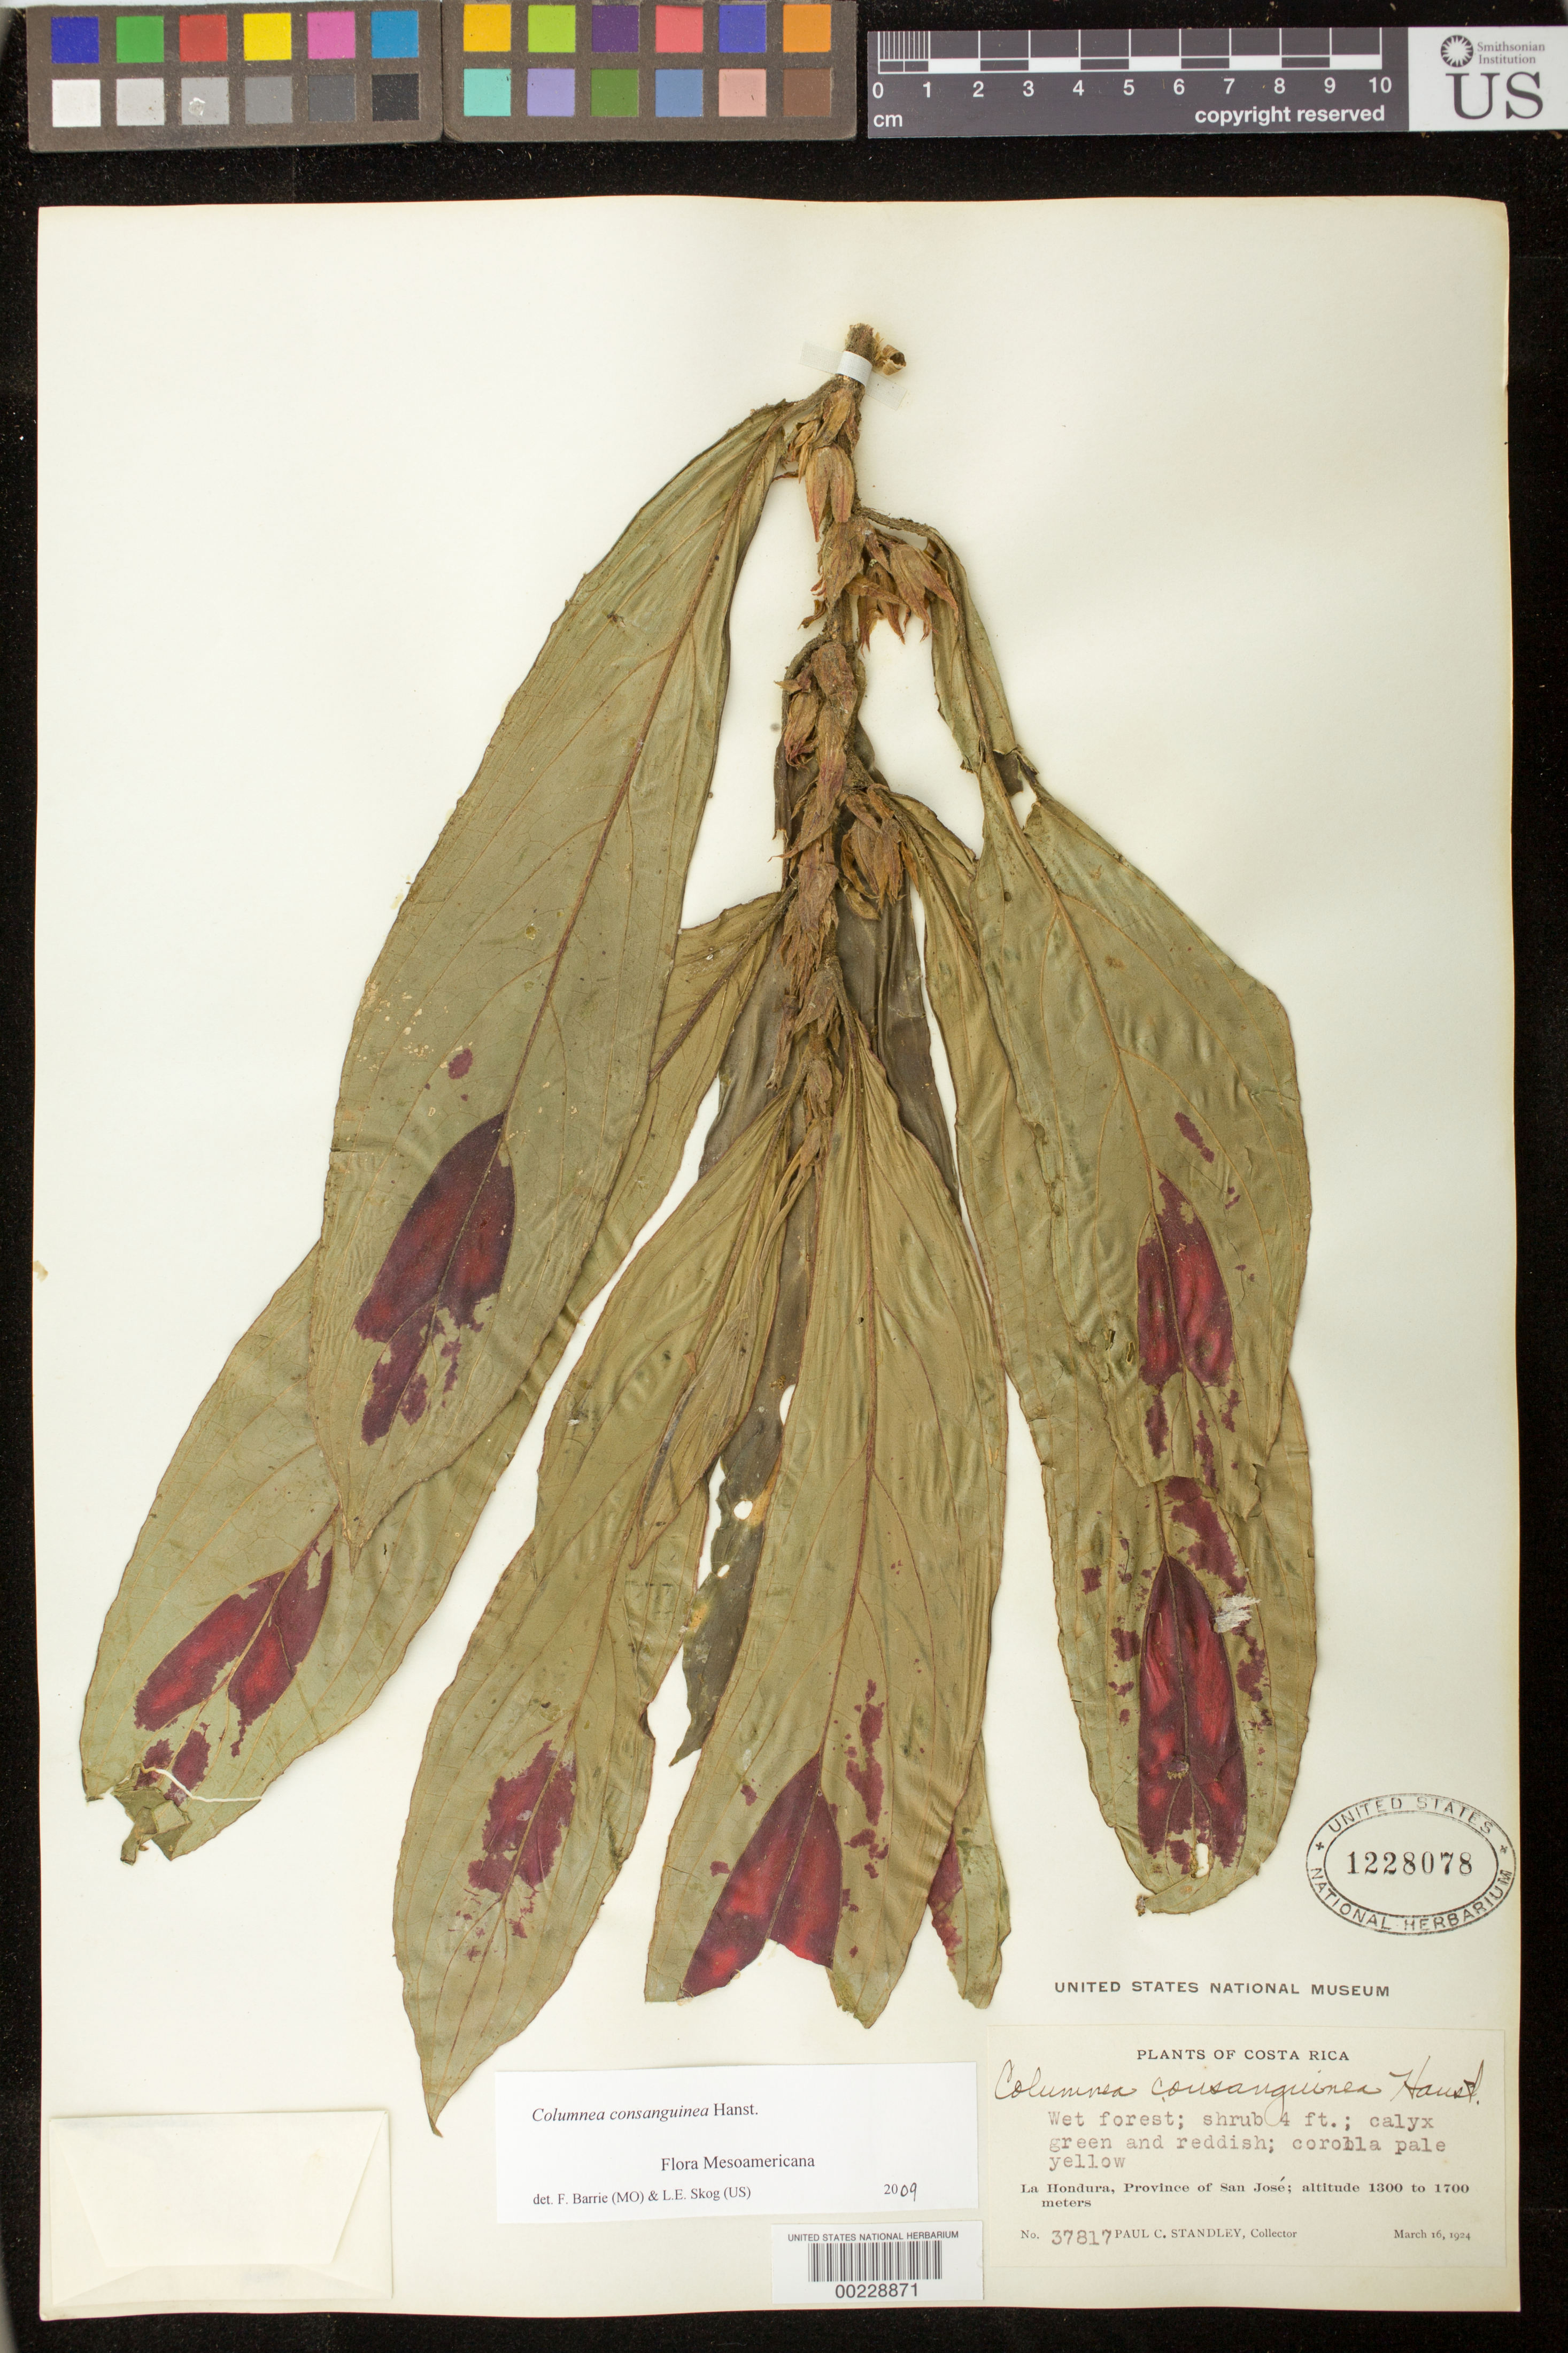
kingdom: Plantae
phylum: Tracheophyta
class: Magnoliopsida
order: Lamiales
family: Gesneriaceae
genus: Columnea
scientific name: Columnea consanguinea Hanst. var. consanguinea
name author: (Hanst.) Hanst.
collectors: P. C. Standley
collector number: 37817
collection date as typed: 16 Mar 1924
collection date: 1924-03-16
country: Costa Rica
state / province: San José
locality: La Hondura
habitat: Wet forest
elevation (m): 1300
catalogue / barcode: US 1228078